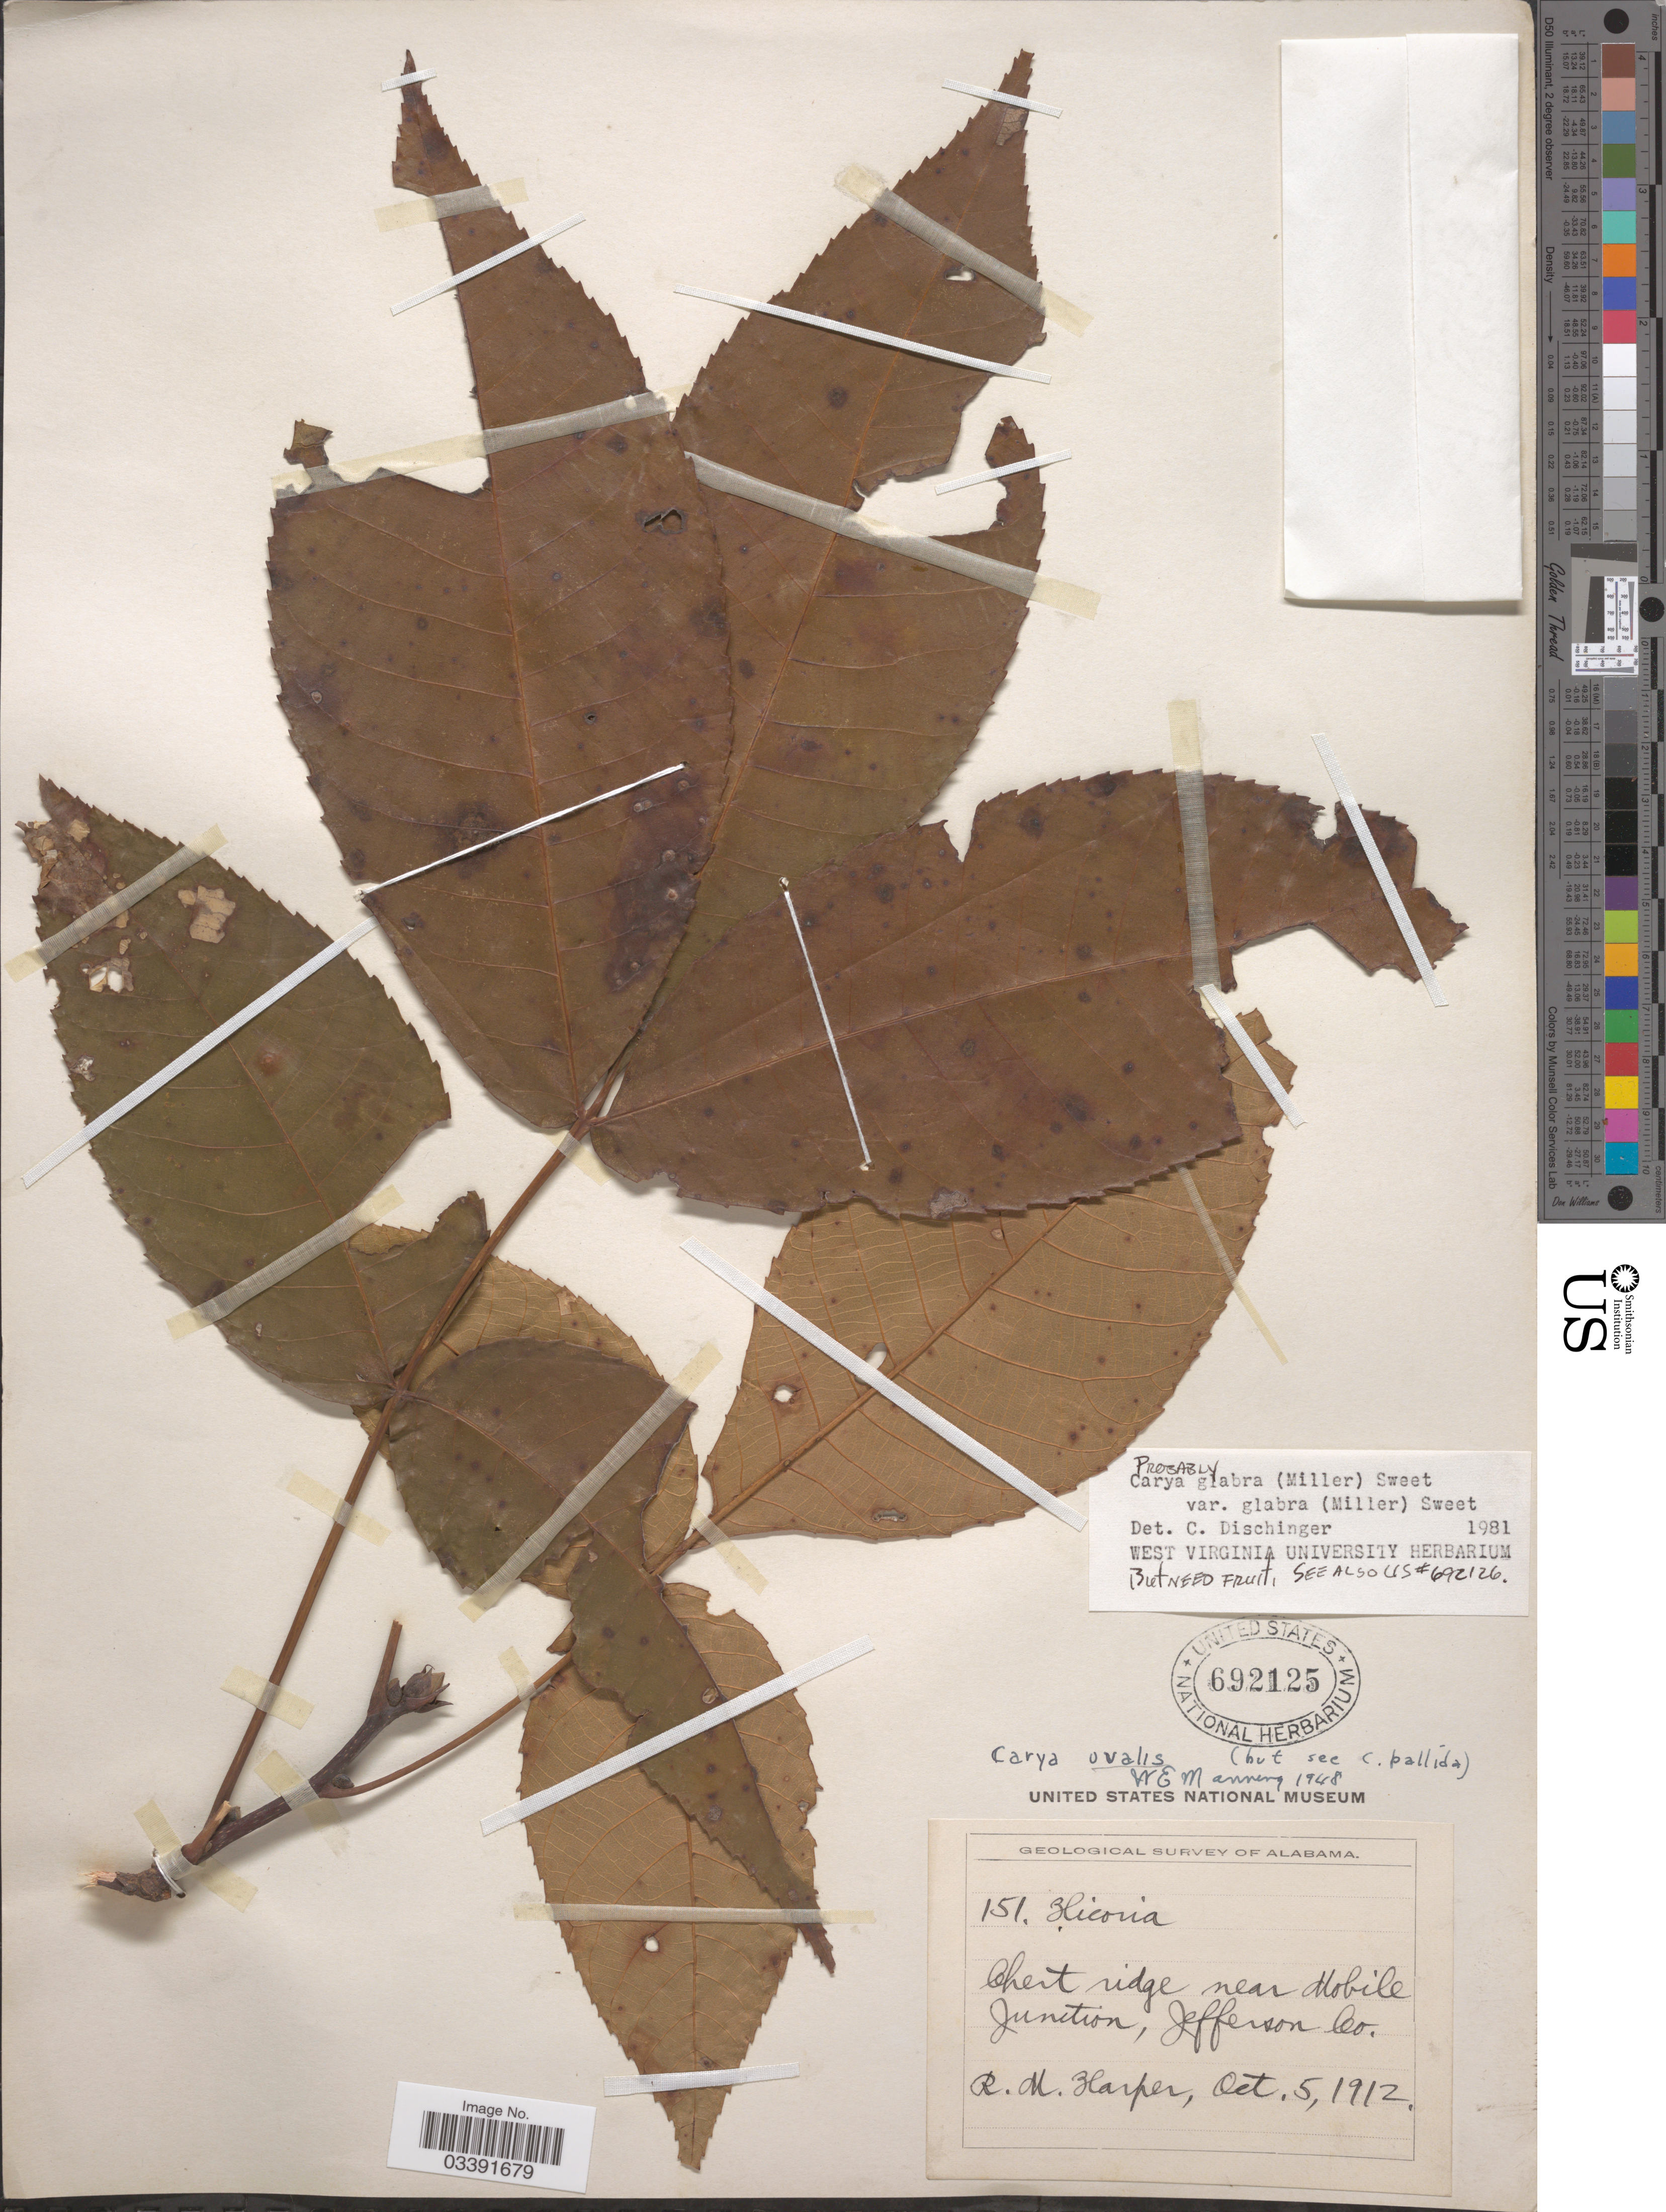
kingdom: Plantae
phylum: Tracheophyta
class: Magnoliopsida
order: Fagales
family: Juglandaceae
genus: Carya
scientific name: Carya glabra var. glabra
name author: (Mill.) Sweet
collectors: R. Harper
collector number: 151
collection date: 1912-10-05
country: United States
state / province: Alabama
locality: Chert ridge near Mobile Junction, Jefferson Co.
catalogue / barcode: US 692125